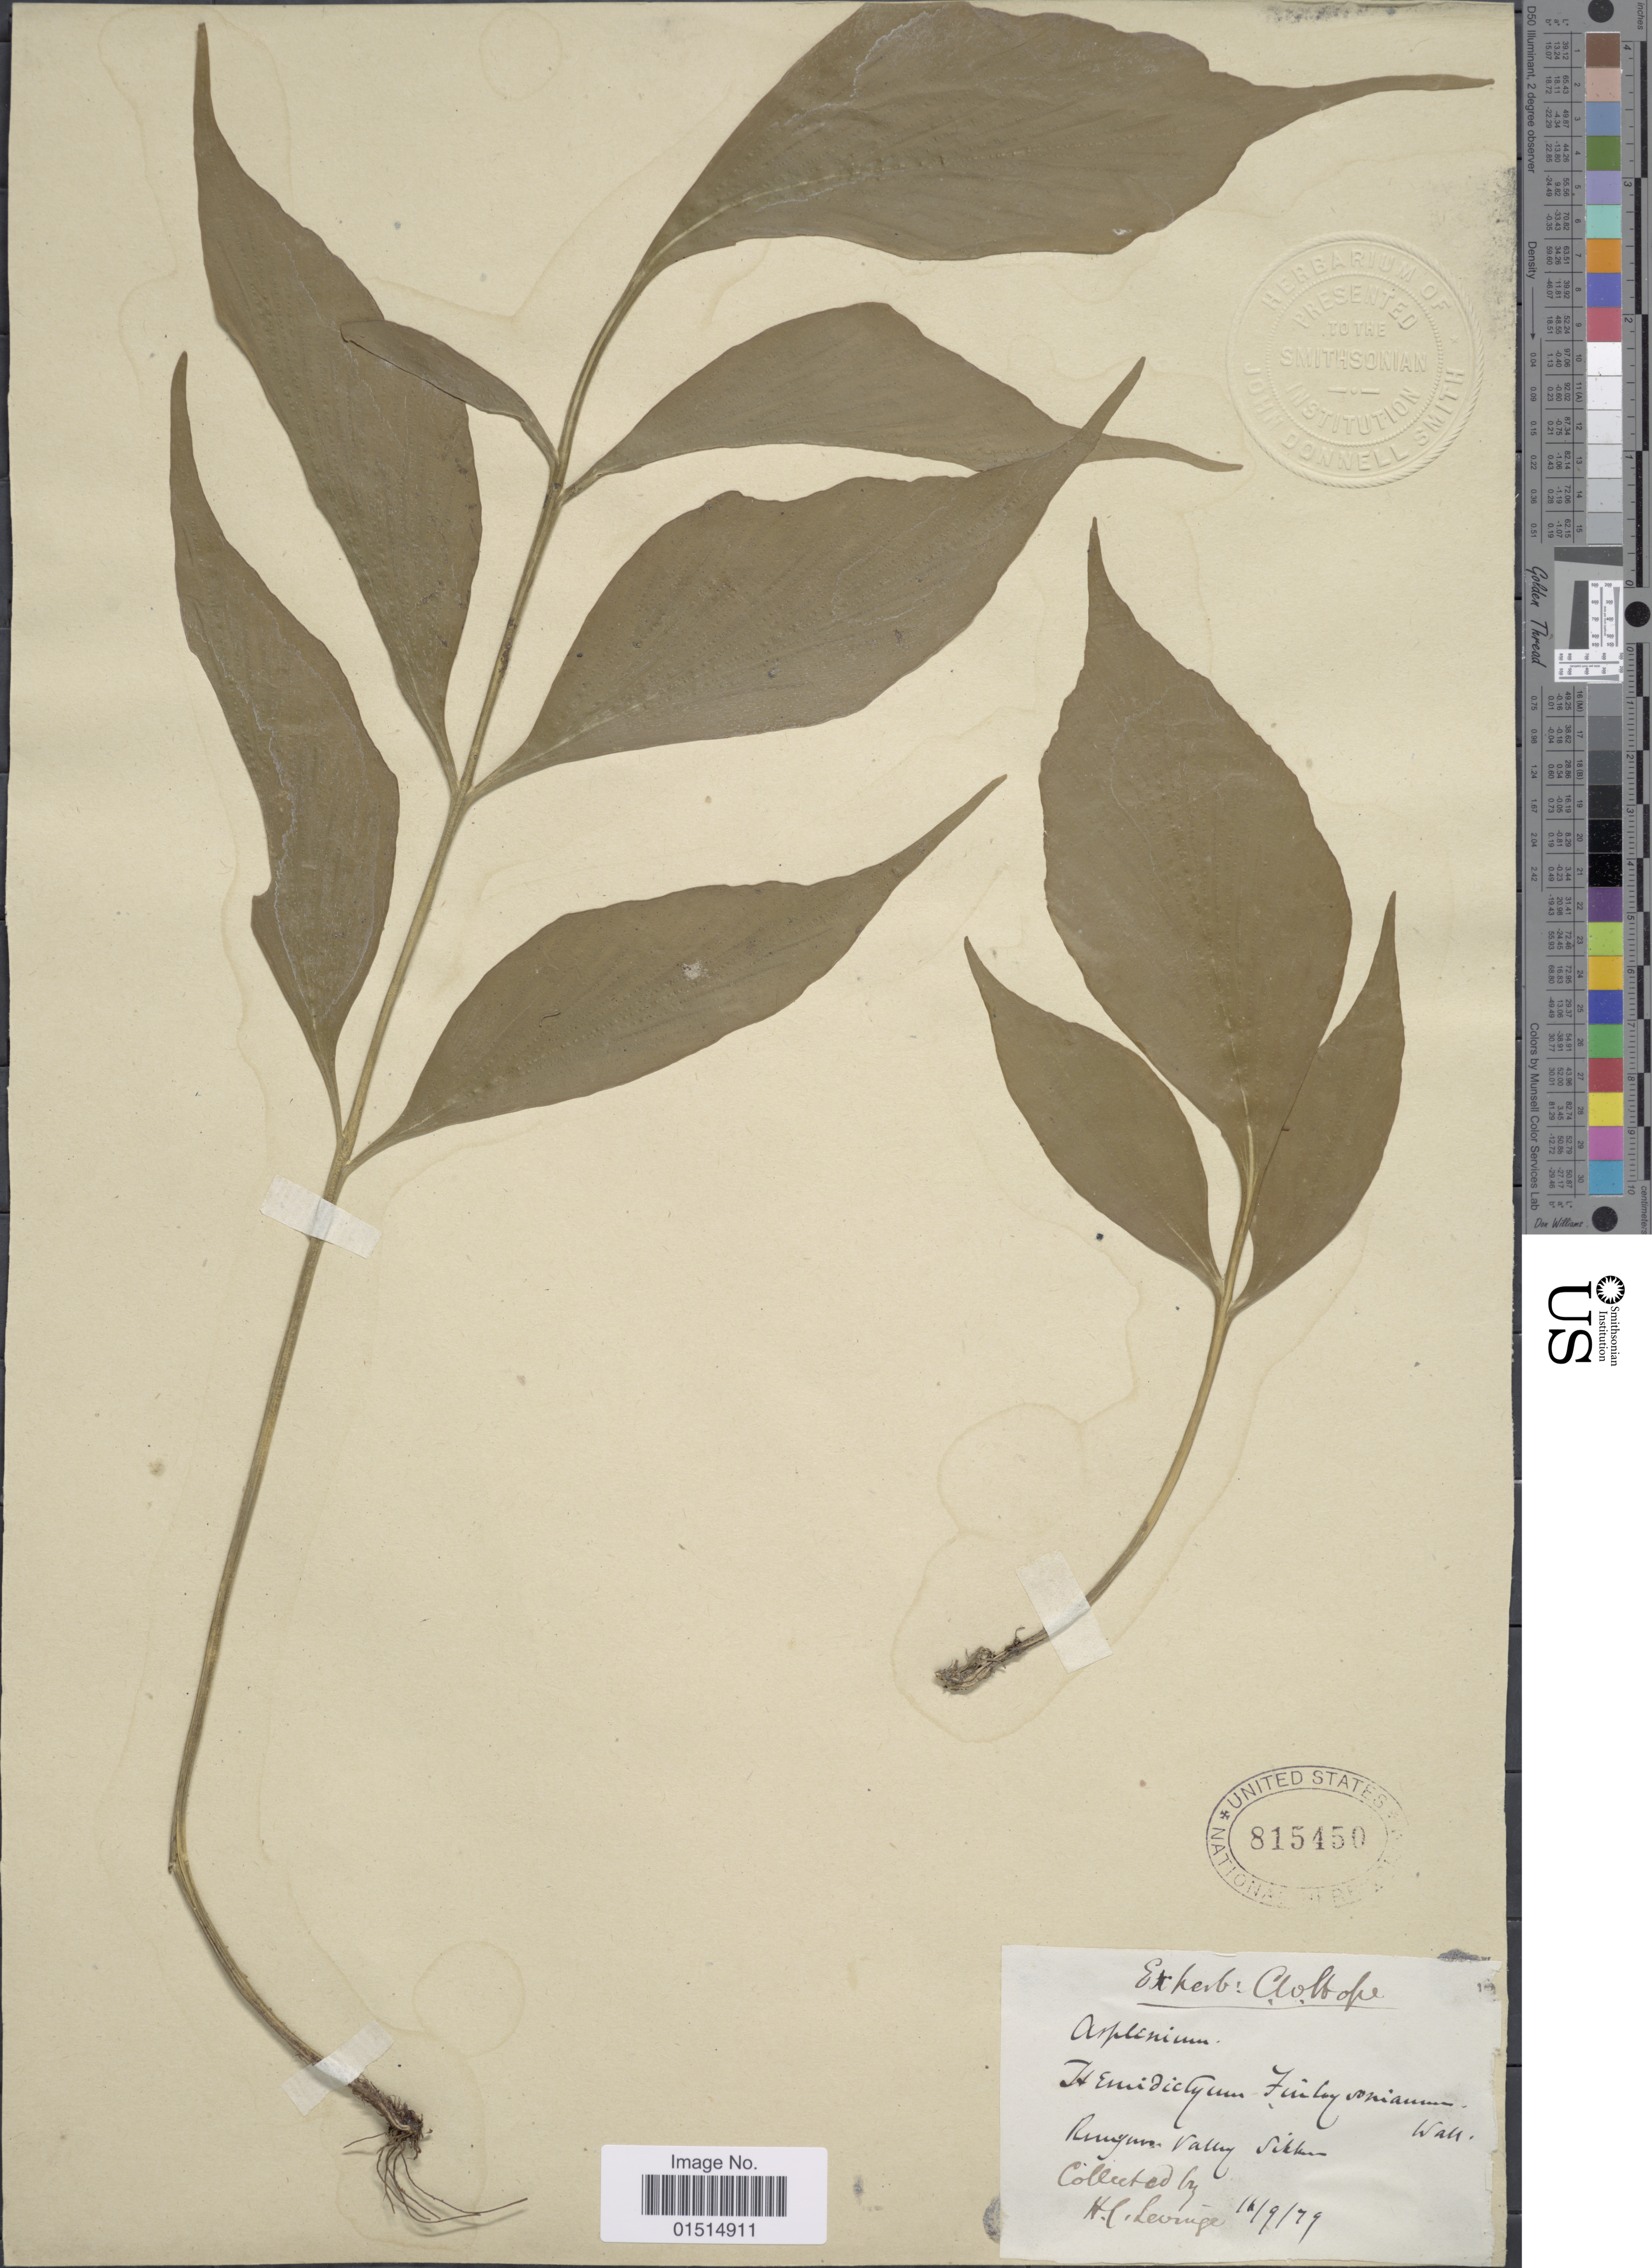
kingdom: Plantae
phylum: Tracheophyta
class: Polypodiopsida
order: Polypodiales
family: Aspleniaceae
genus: Asplenium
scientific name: Asplenium finlaysonianum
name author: Wall. ex Hook.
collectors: H. Levinge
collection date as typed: Transcribed d/m/y: 11/9/79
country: India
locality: Ringum Valley Sikkim [interpreted]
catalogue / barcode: US 815450